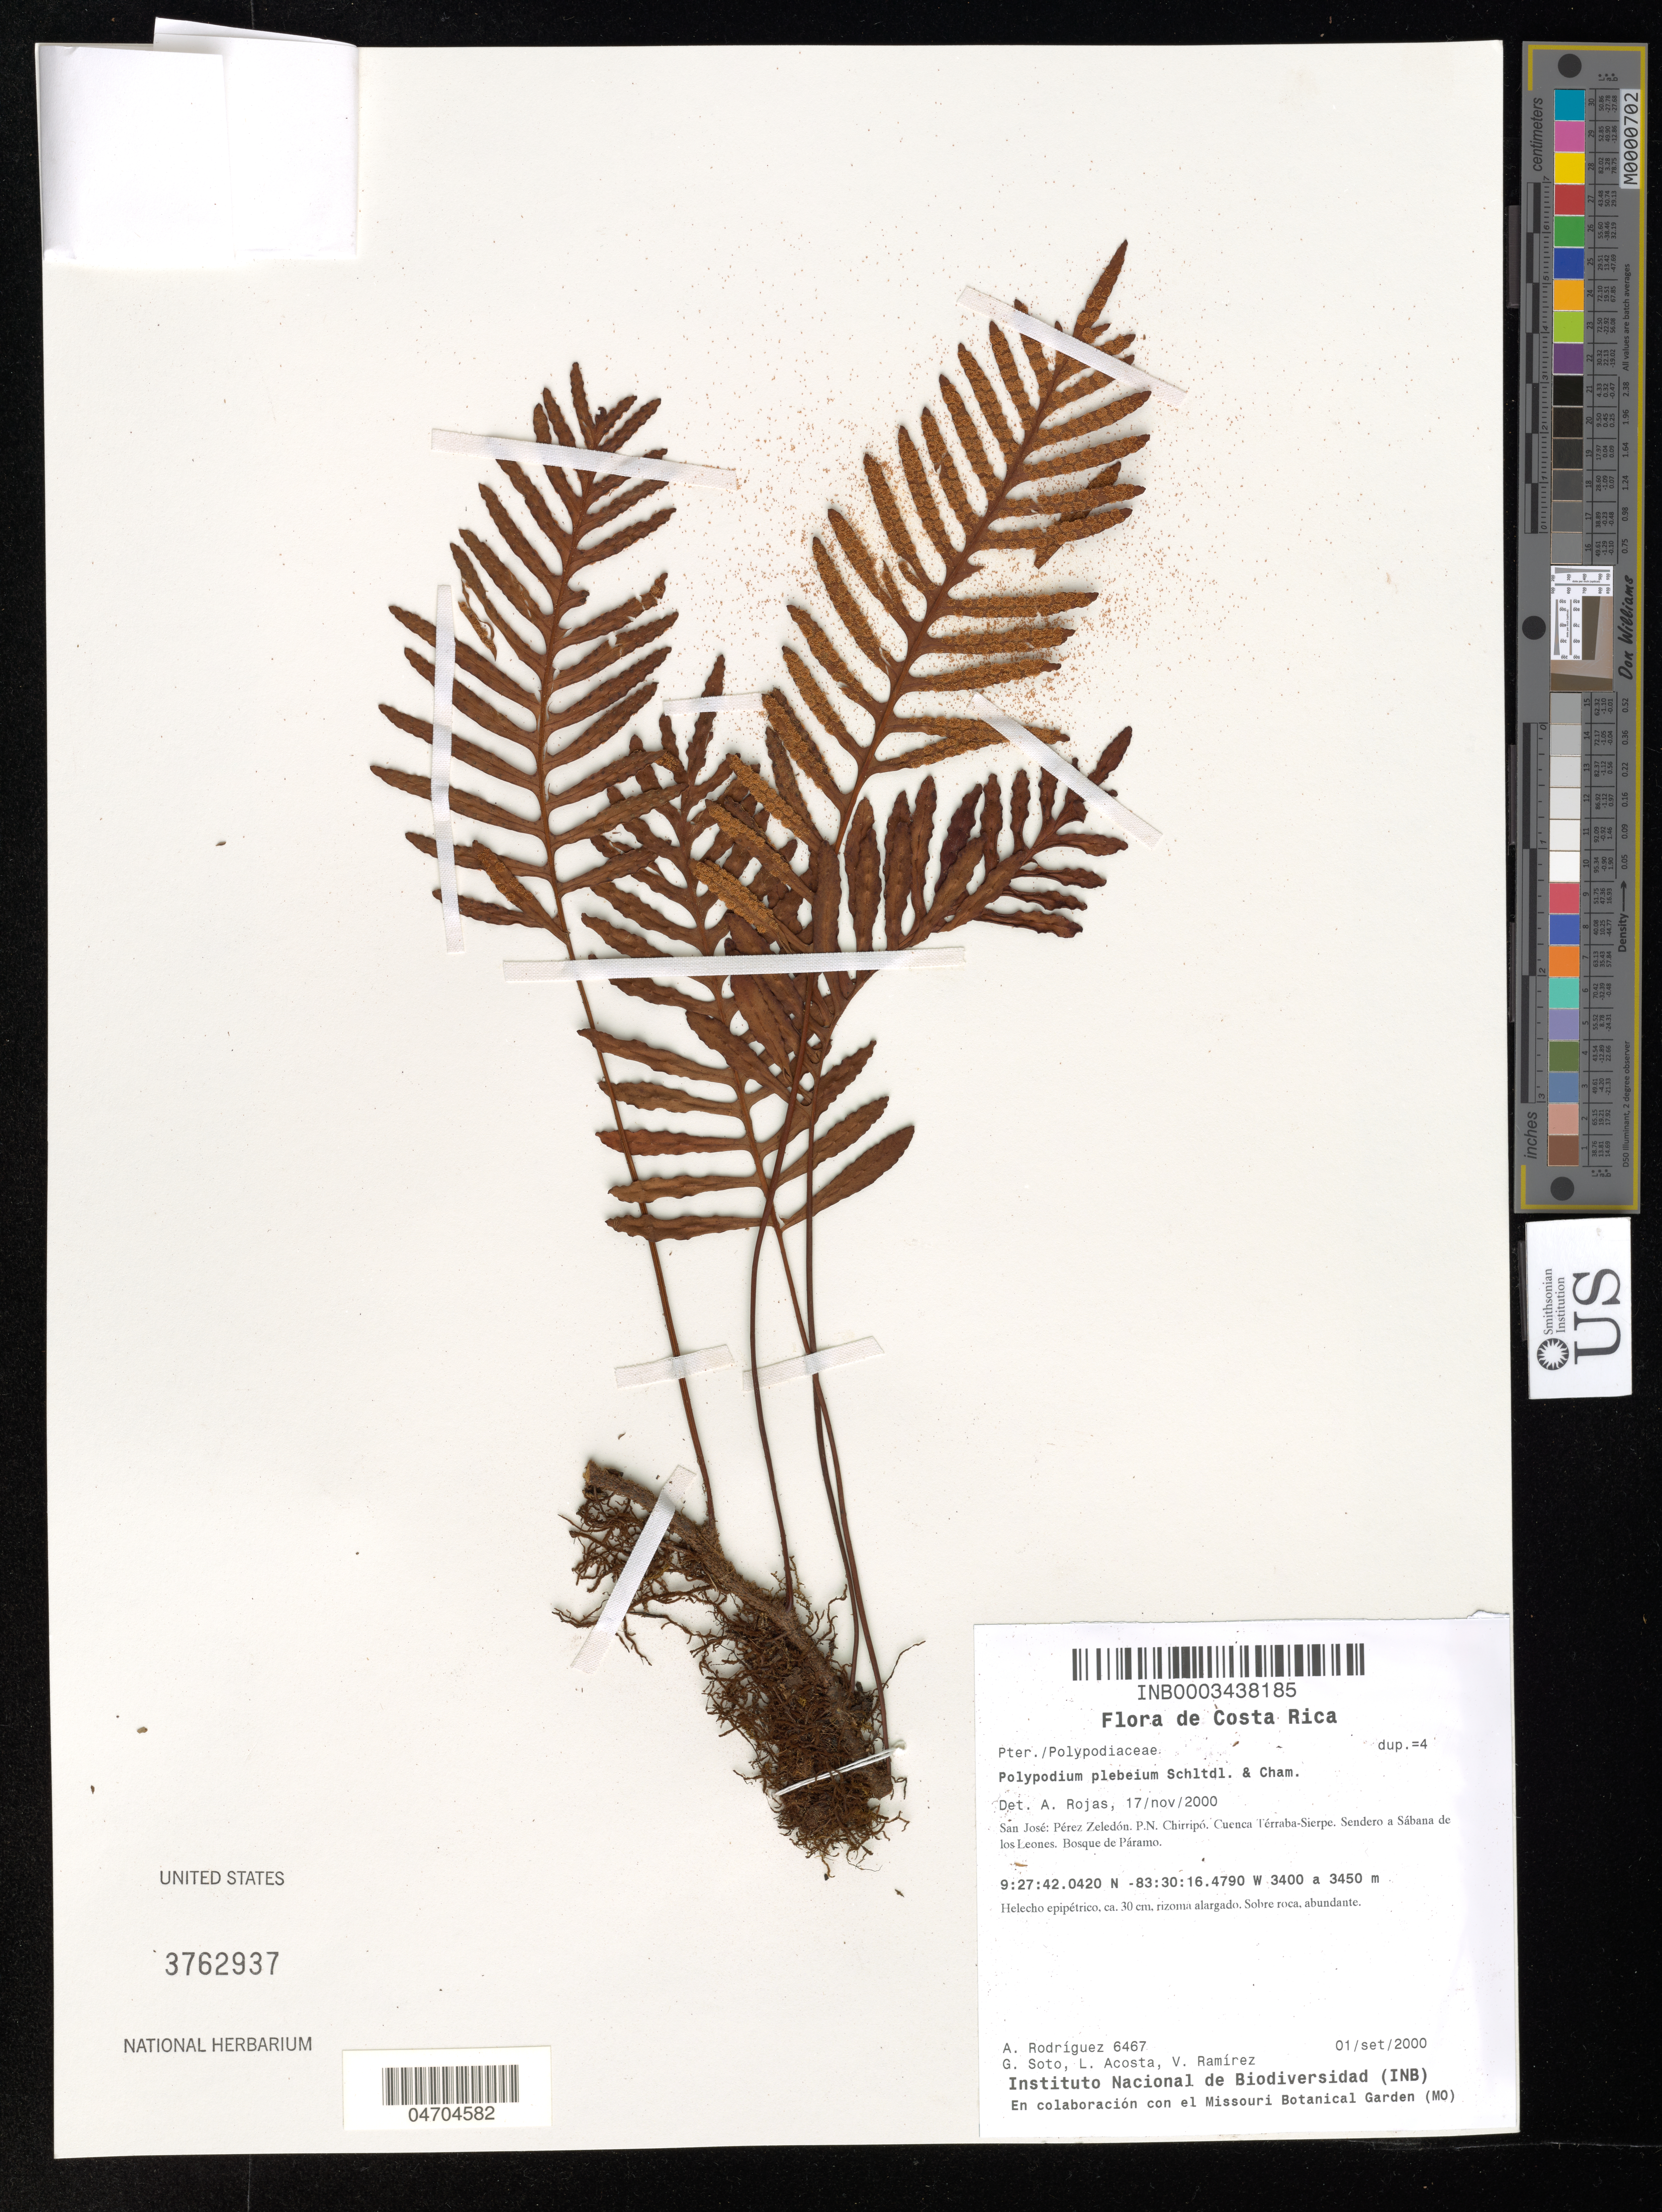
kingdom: Plantae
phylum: Tracheophyta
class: Polypodiopsida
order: Polypodiales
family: Polypodiaceae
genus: Pleopeltis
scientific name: Pleopeltis plebeia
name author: (Schltdl. ex Cham.) A.R. Sm. & Tejero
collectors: A. Rodríguez, G. Soto, L. Acosta & V. Ramirez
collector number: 6467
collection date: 2000-09-01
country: Costa Rica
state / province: San José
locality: Pérez Zeledón. P. N. Chirripó. Cuenca Térraba-Sierpe. Sendero a Sábana de los Leones. Bosque de Páramo.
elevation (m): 3400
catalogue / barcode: US 3762937